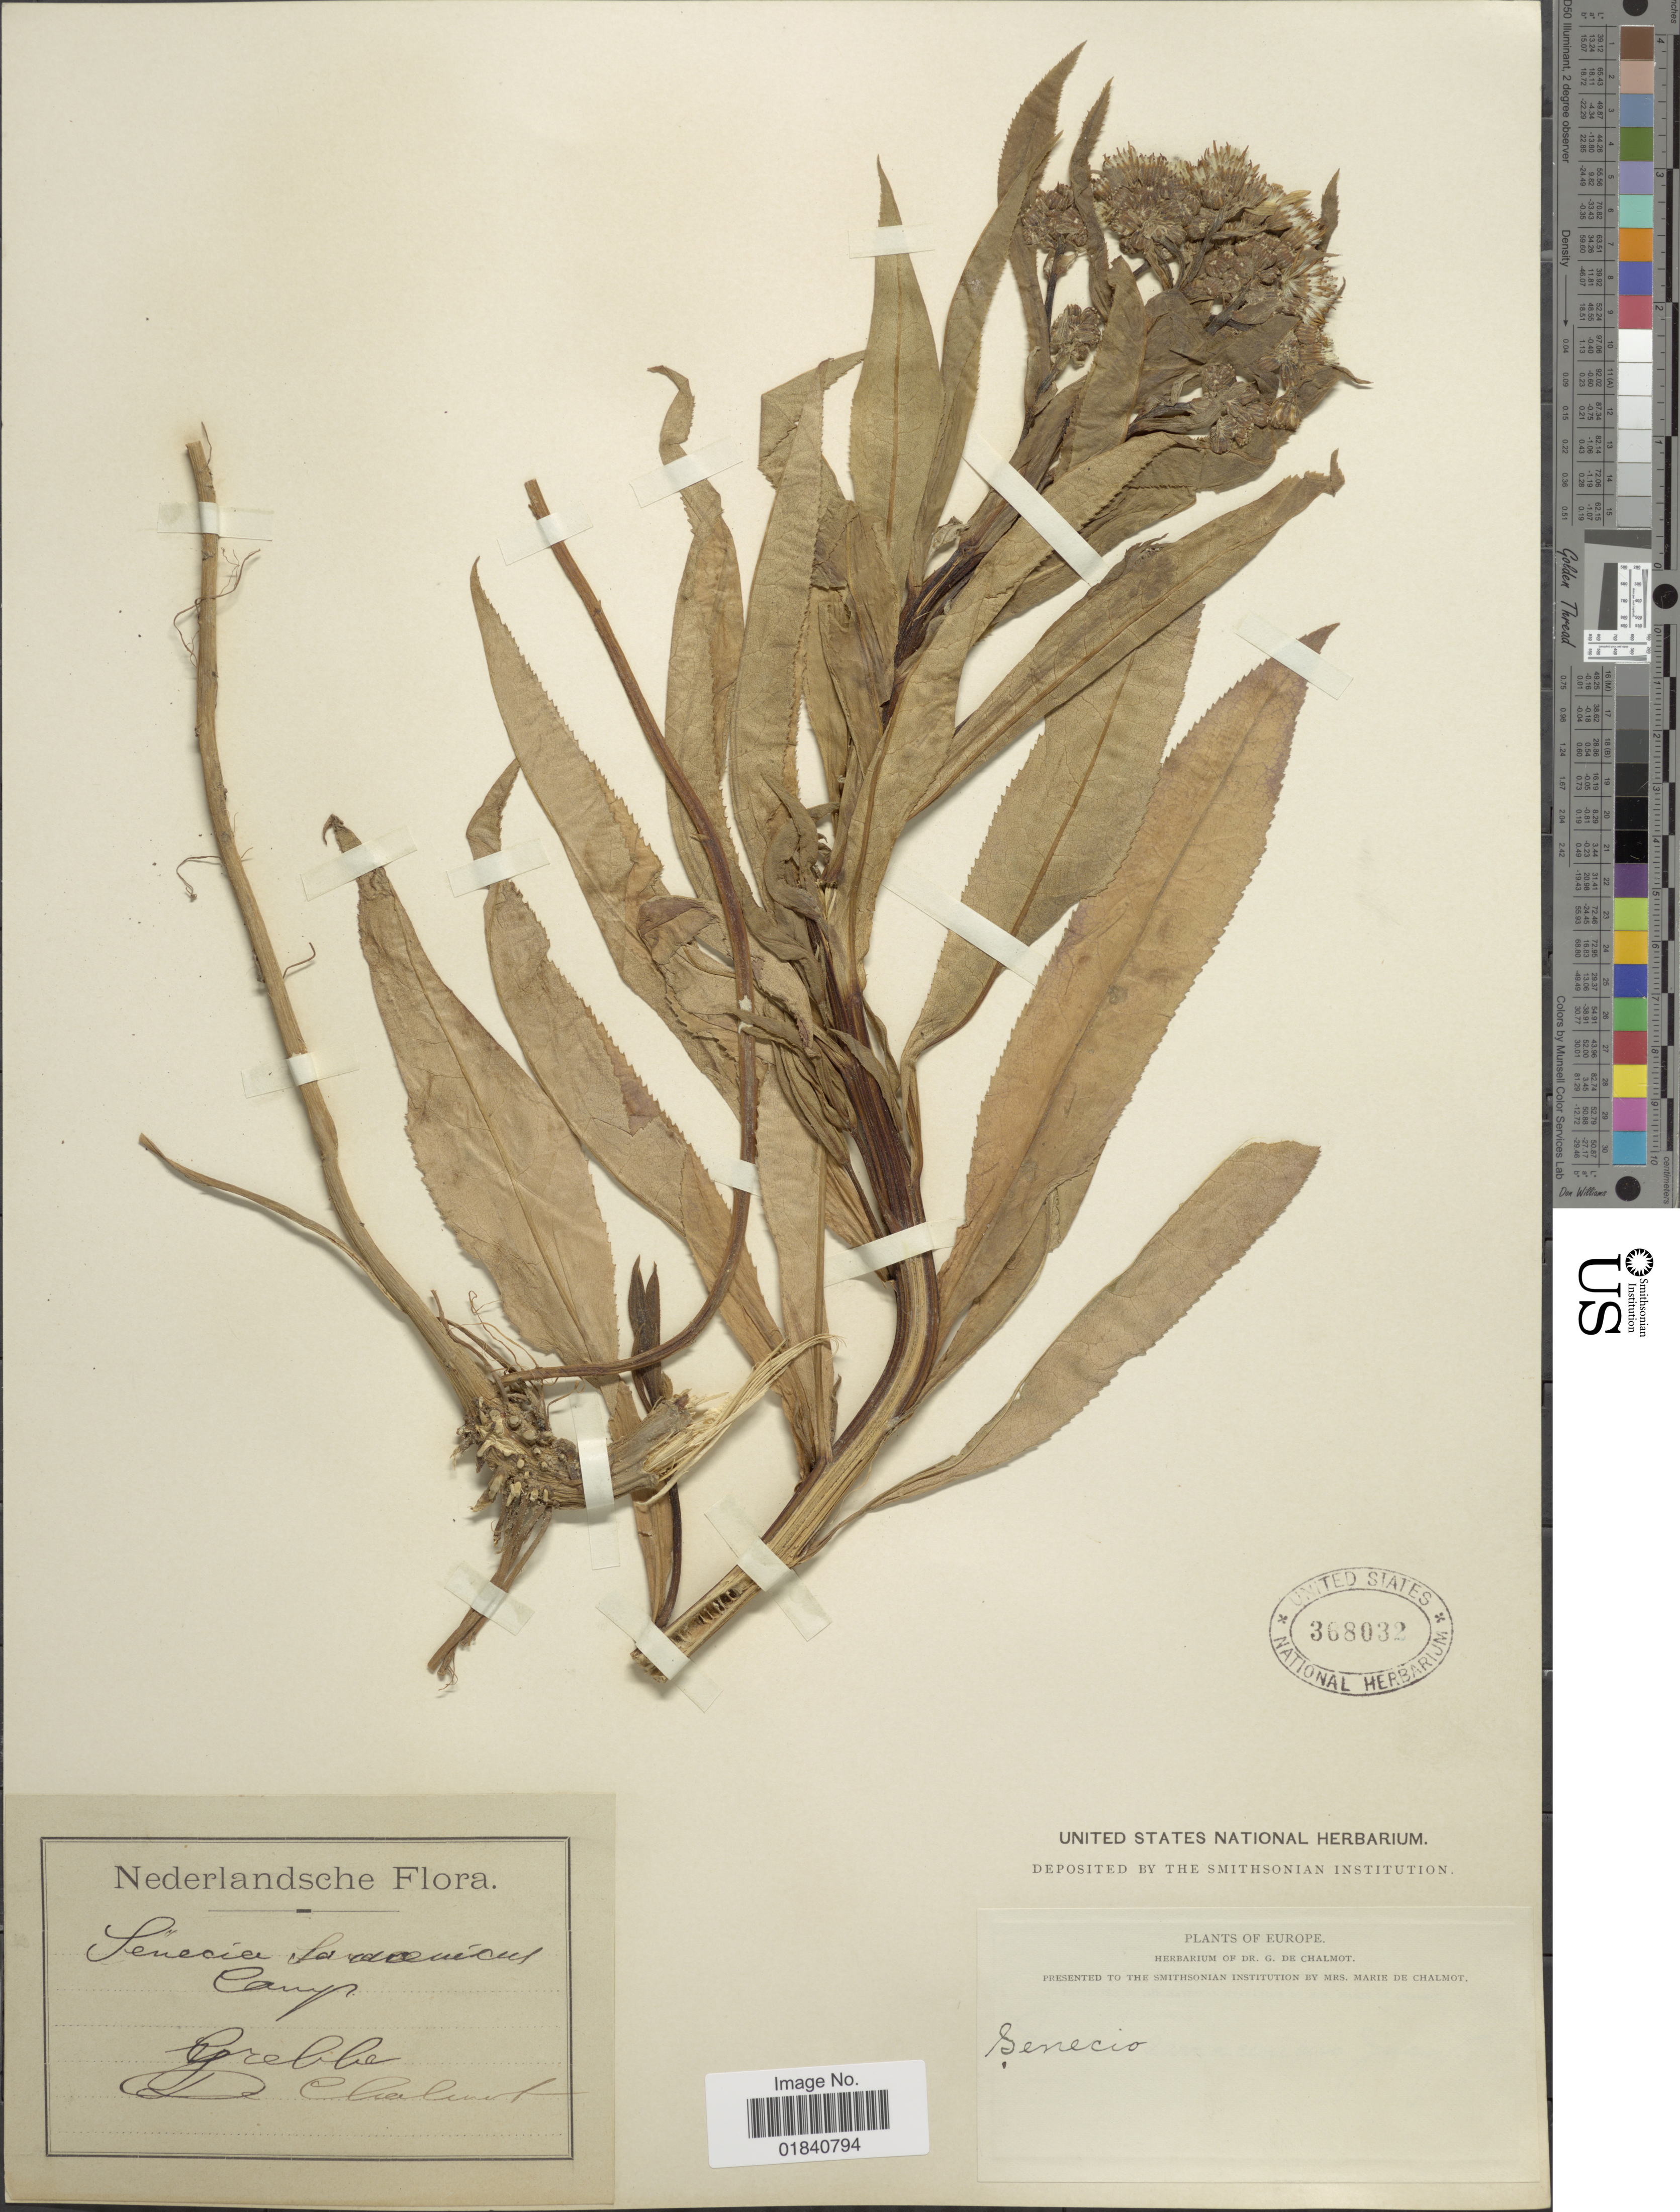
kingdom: Plantae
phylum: Tracheophyta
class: Magnoliopsida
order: Asterales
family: Asteraceae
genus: Senecio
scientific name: Senecio sarracenicus var. sarracenicus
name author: L.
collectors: G. de Chalmot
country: Netherlands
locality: Grebbe.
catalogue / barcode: US 368032